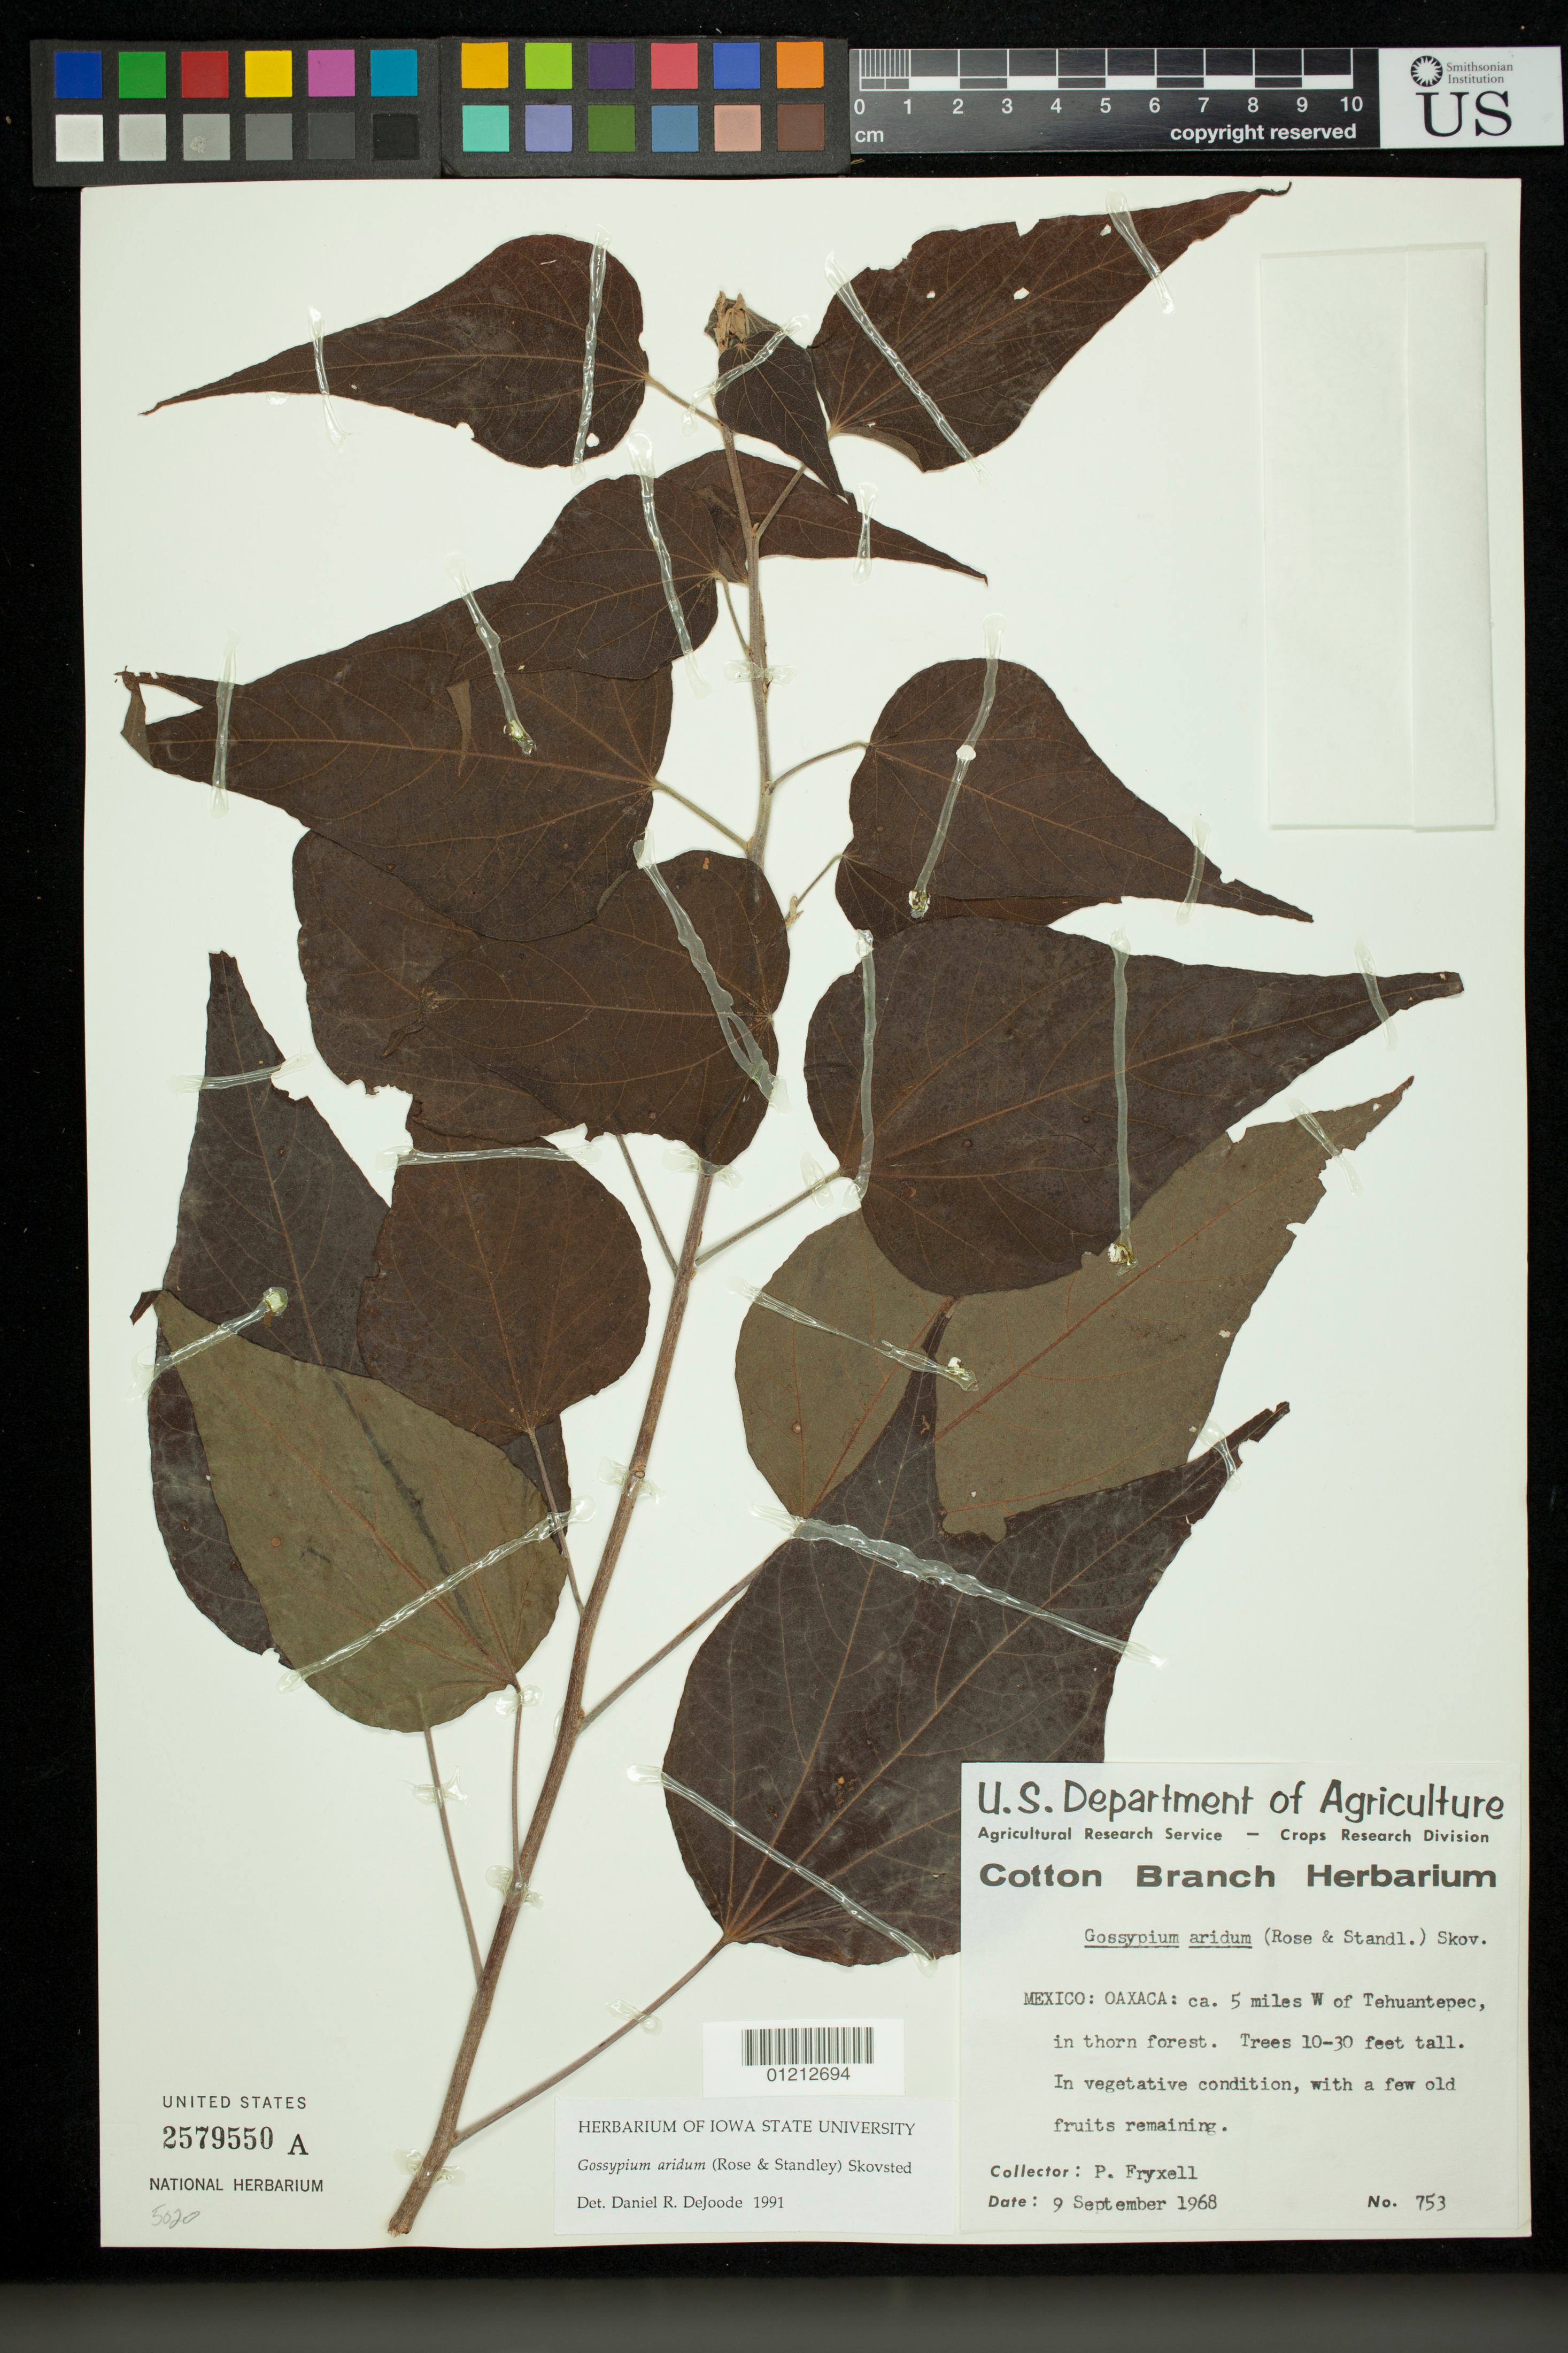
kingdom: Plantae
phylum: Tracheophyta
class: Magnoliopsida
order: Malvales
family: Malvaceae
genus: Gossypium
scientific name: Gossypium aridum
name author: (Rose & Standl.) Skovsted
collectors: P. A. Fryxell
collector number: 753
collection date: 1968-09-09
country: Mexico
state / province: Oaxaca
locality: ca. 5 miles W of Tehuantepec, in thorn forest.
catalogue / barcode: US 2579550A